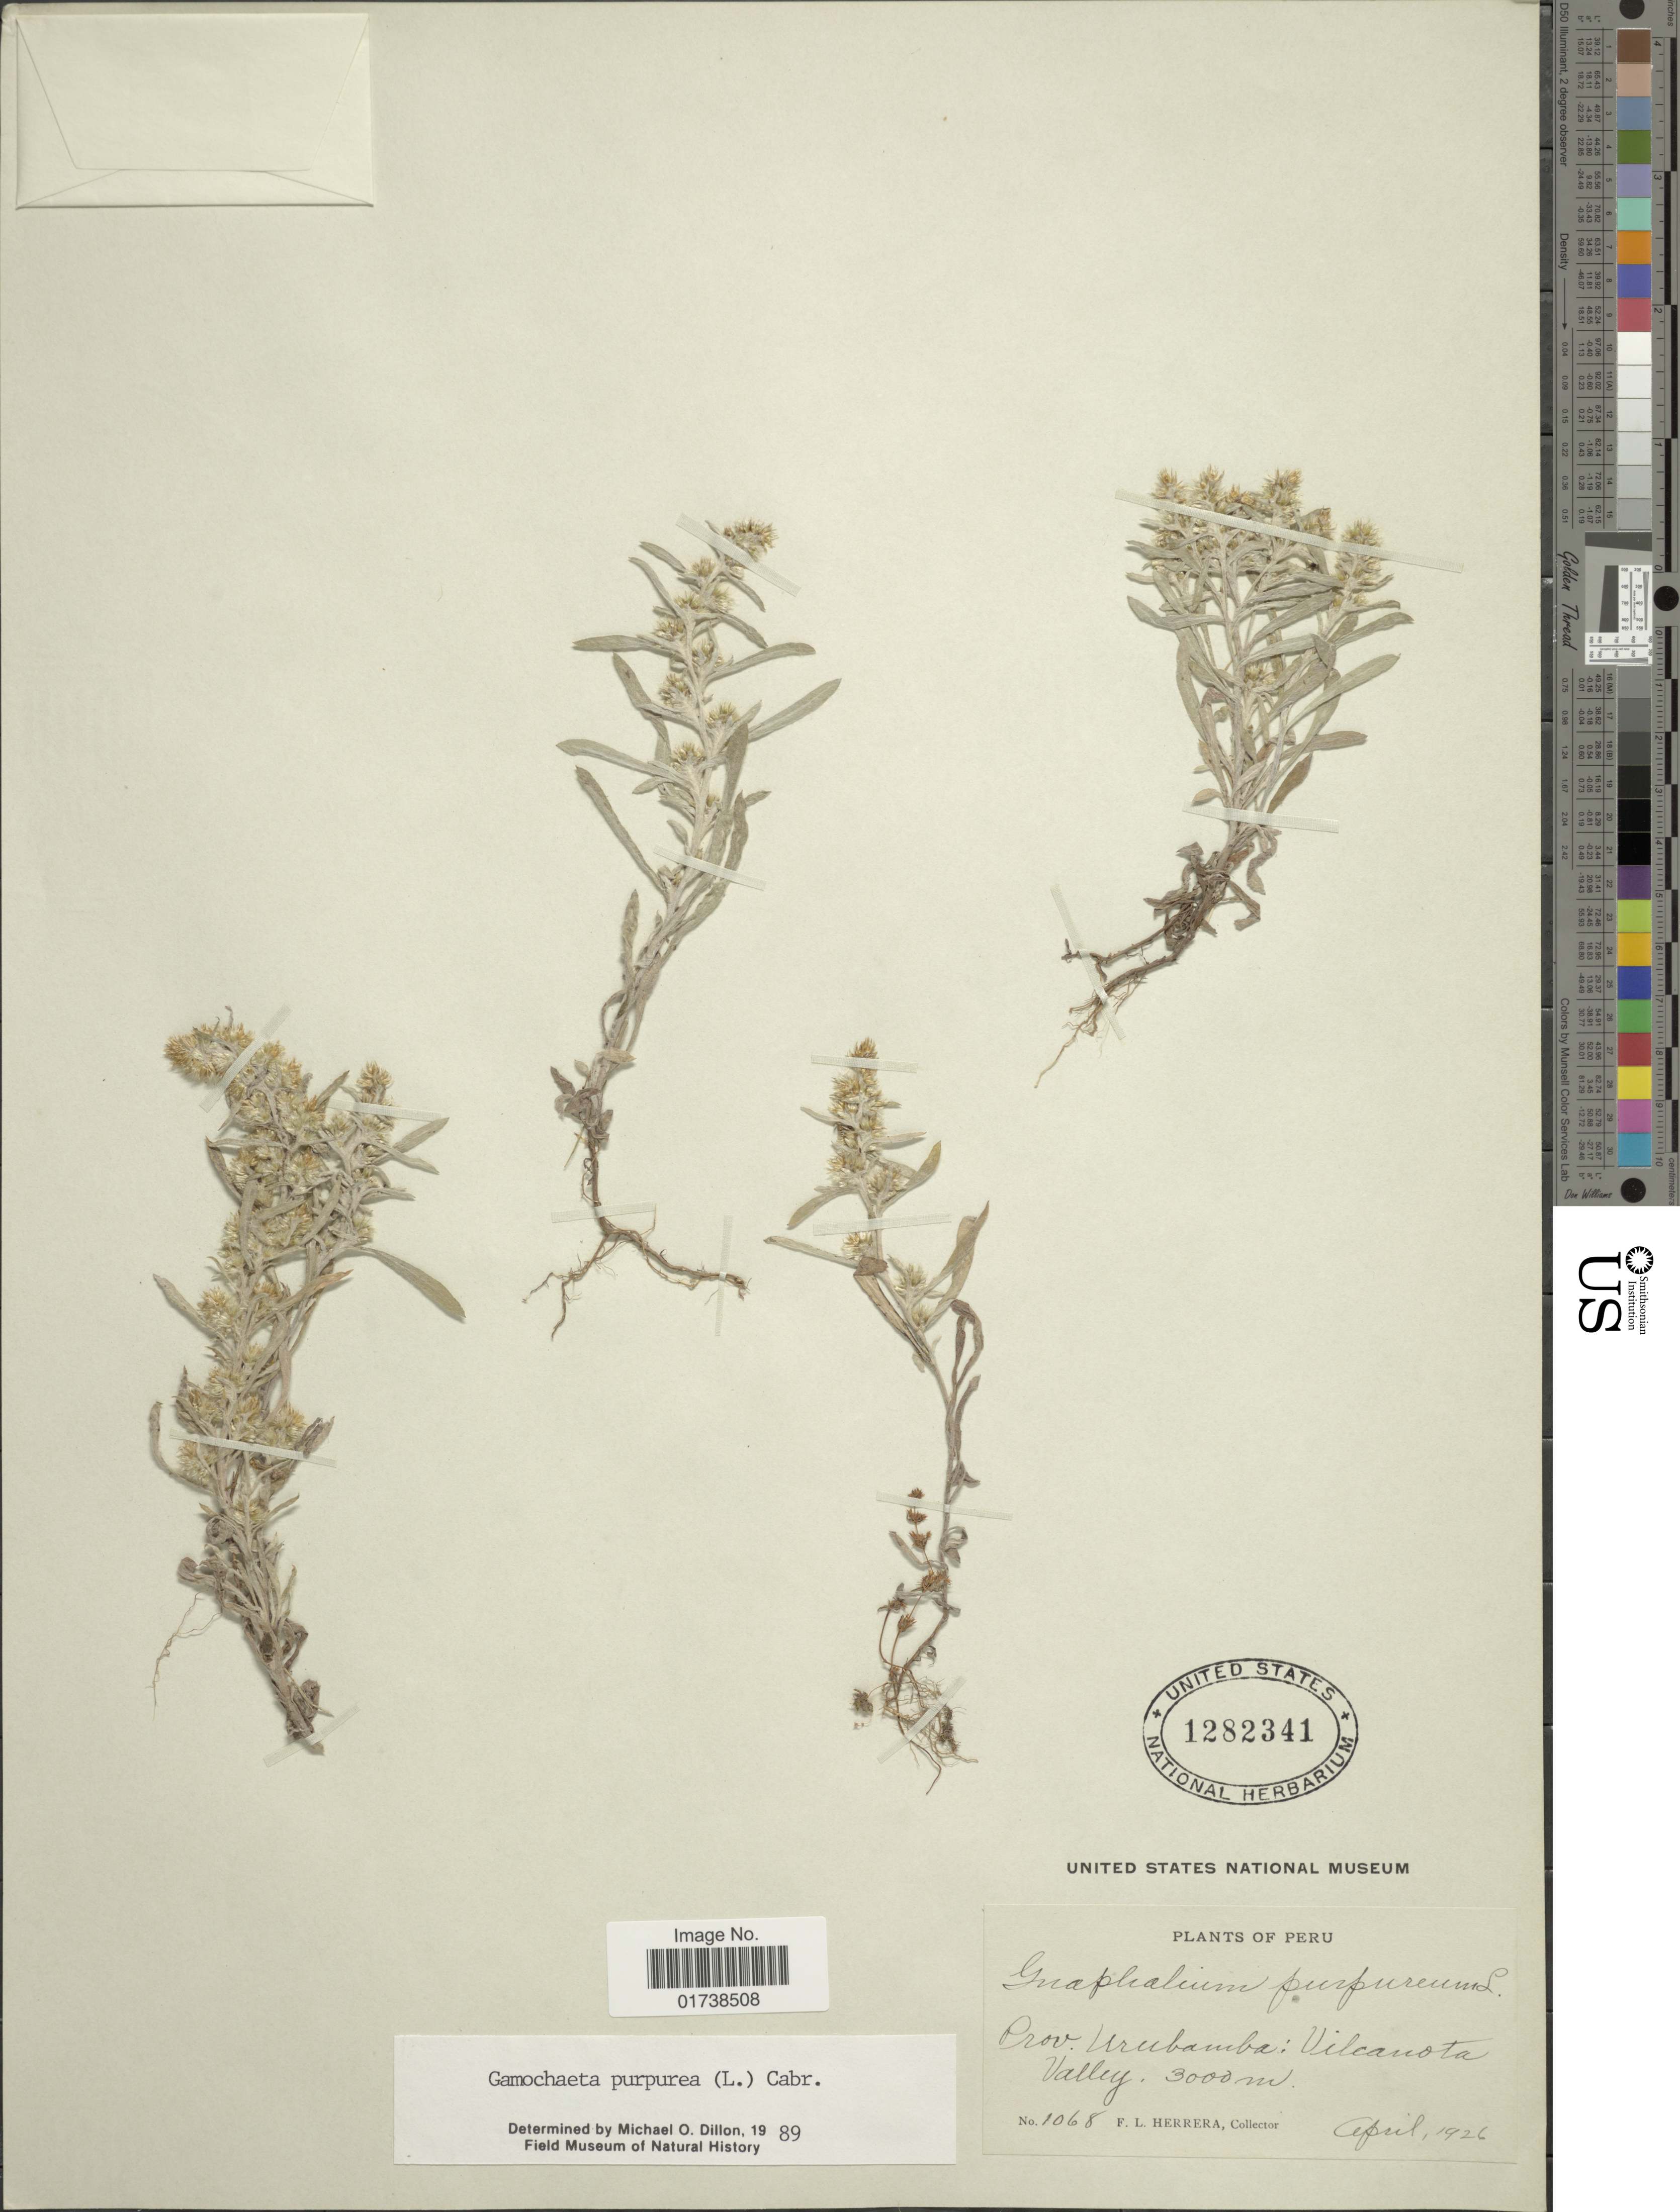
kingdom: Plantae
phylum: Tracheophyta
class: Magnoliopsida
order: Asterales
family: Asteraceae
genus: Gamochaeta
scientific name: Gamochaeta purpurea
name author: (L.) Cabrera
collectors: F. L. Herrera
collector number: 1068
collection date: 1926-04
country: Peru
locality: Prov. Urubamba: Vilcanota Valley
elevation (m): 3000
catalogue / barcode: US 1282341